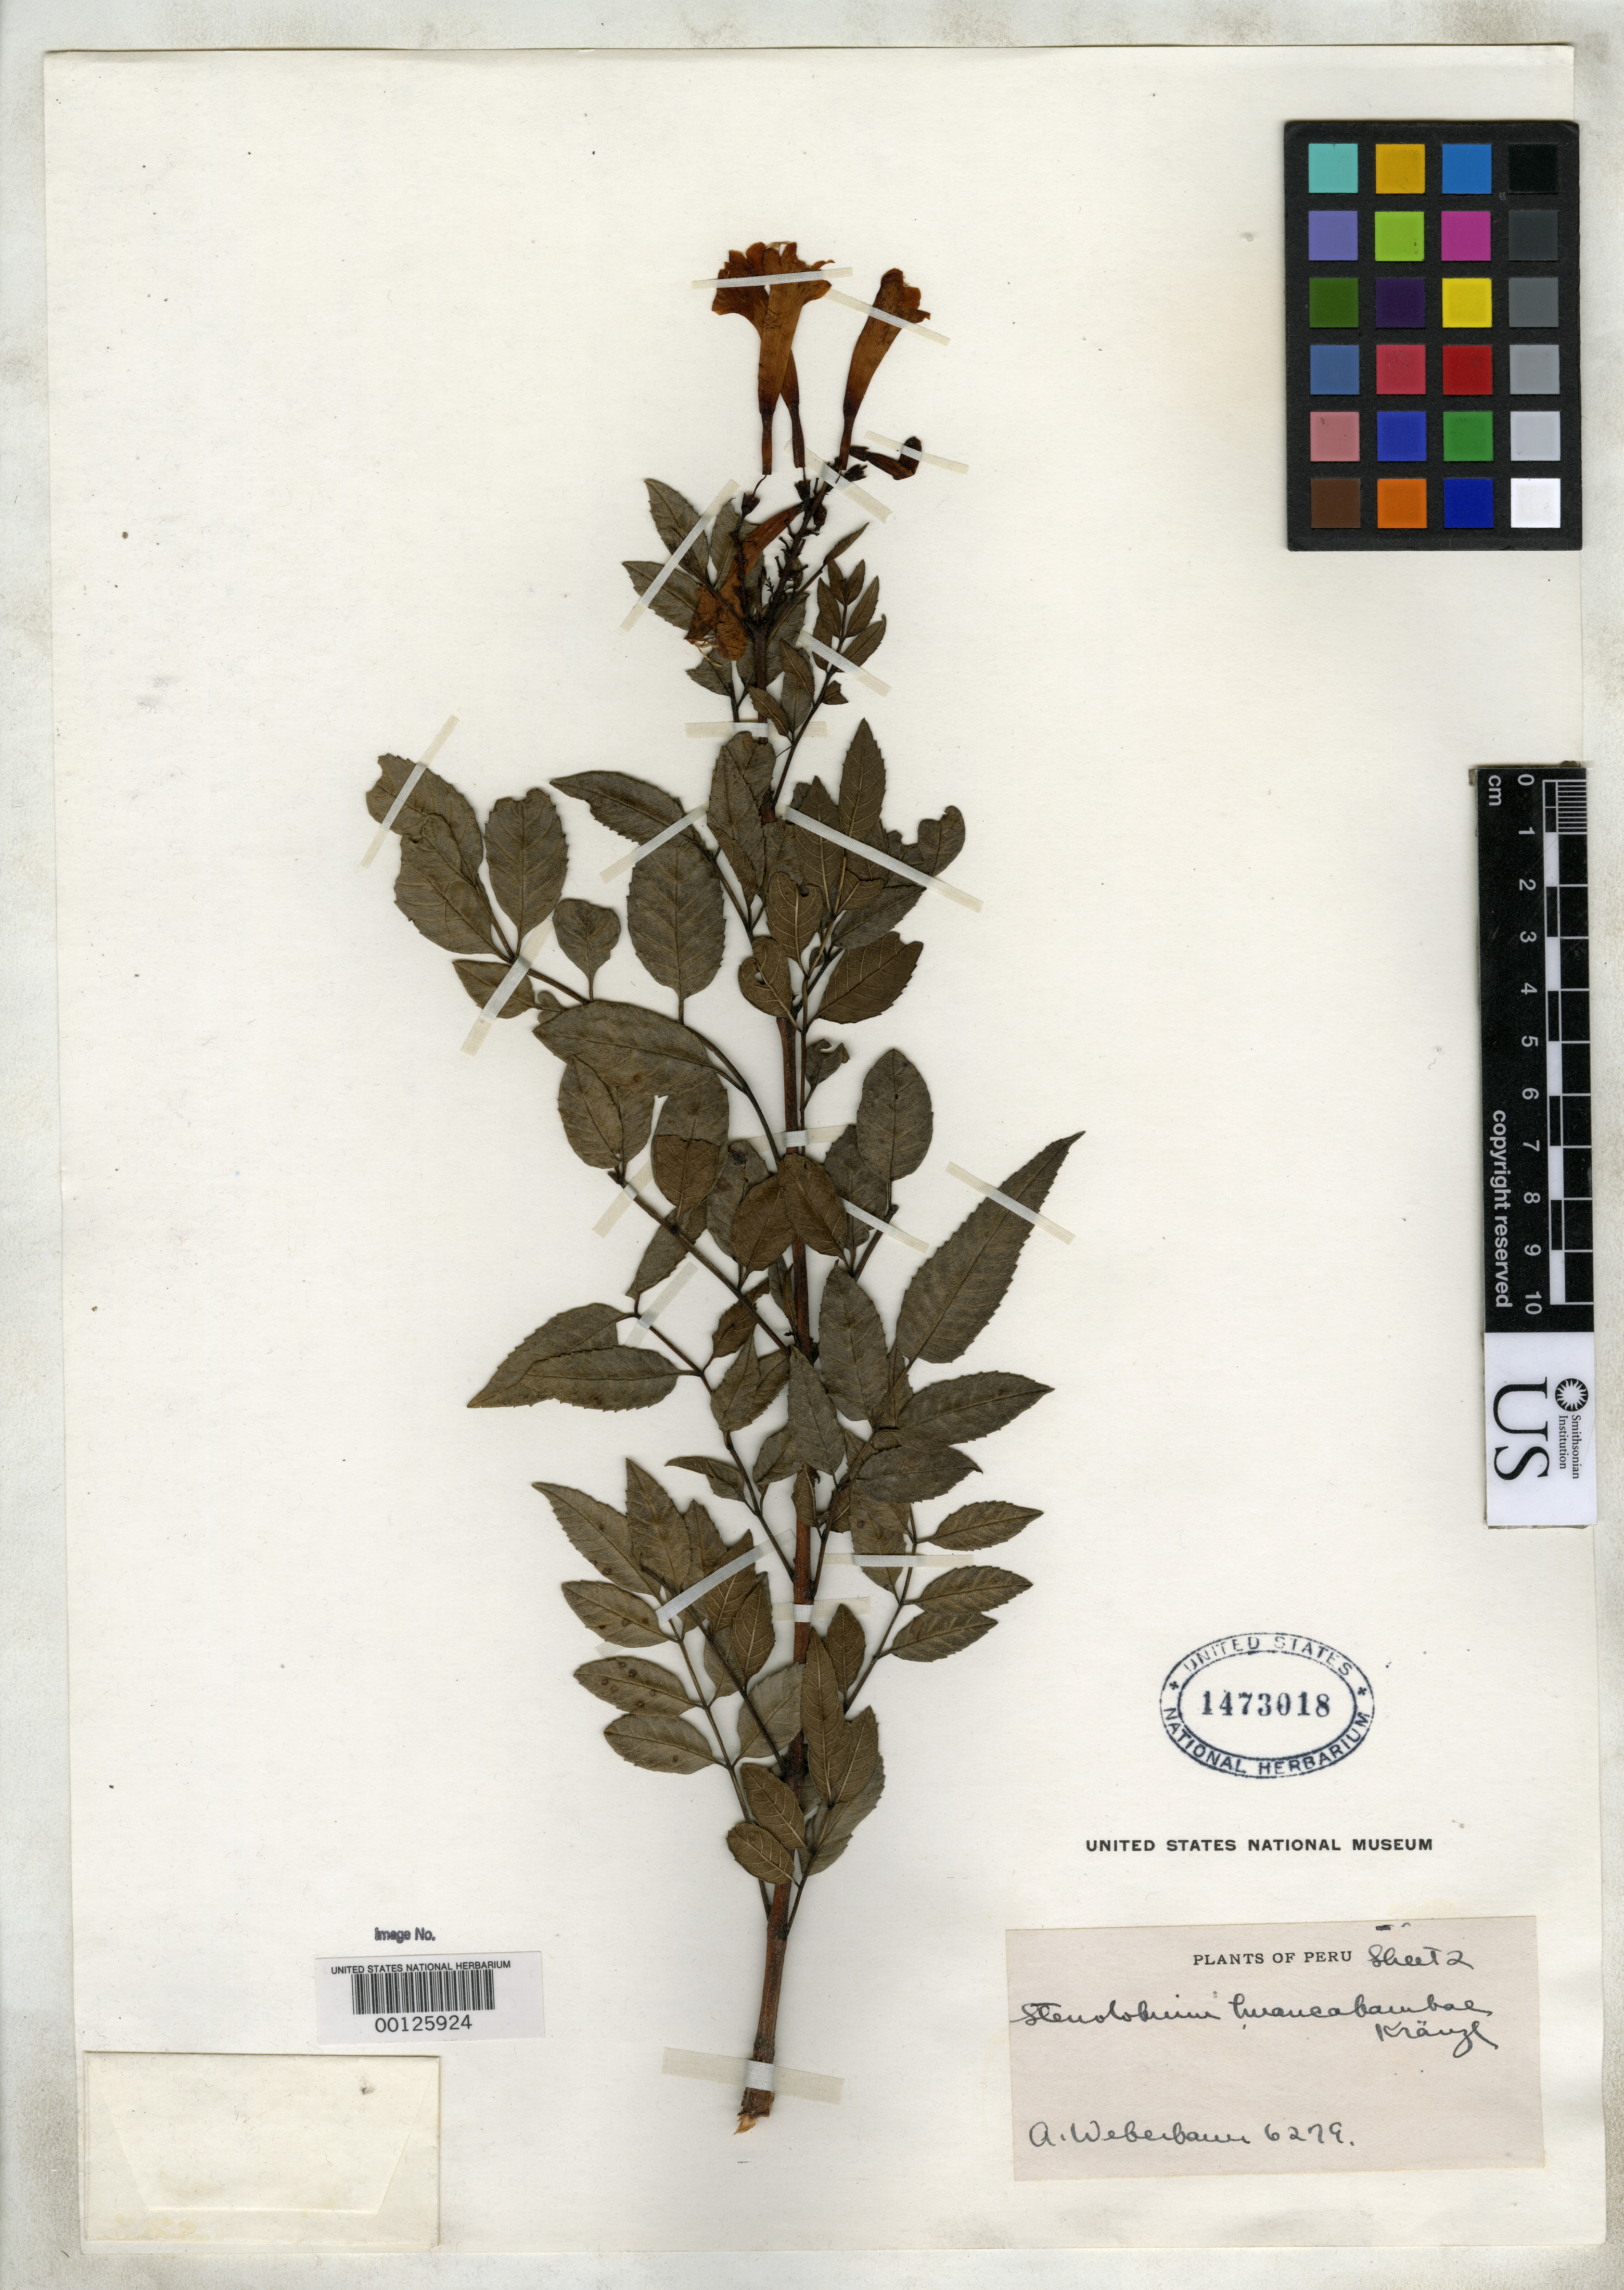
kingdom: Plantae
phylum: Tracheophyta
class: Magnoliopsida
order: Lamiales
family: Bignoniaceae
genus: Stenolobium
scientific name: Stenolobium huancabambae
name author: Kraenzl.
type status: Isotype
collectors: A. Weberbauer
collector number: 6279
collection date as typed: Apr 1912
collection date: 1912-04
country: Peru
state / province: Piura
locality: Valley of Huancabamba near Thumaya.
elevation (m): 1700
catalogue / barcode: US 1473018